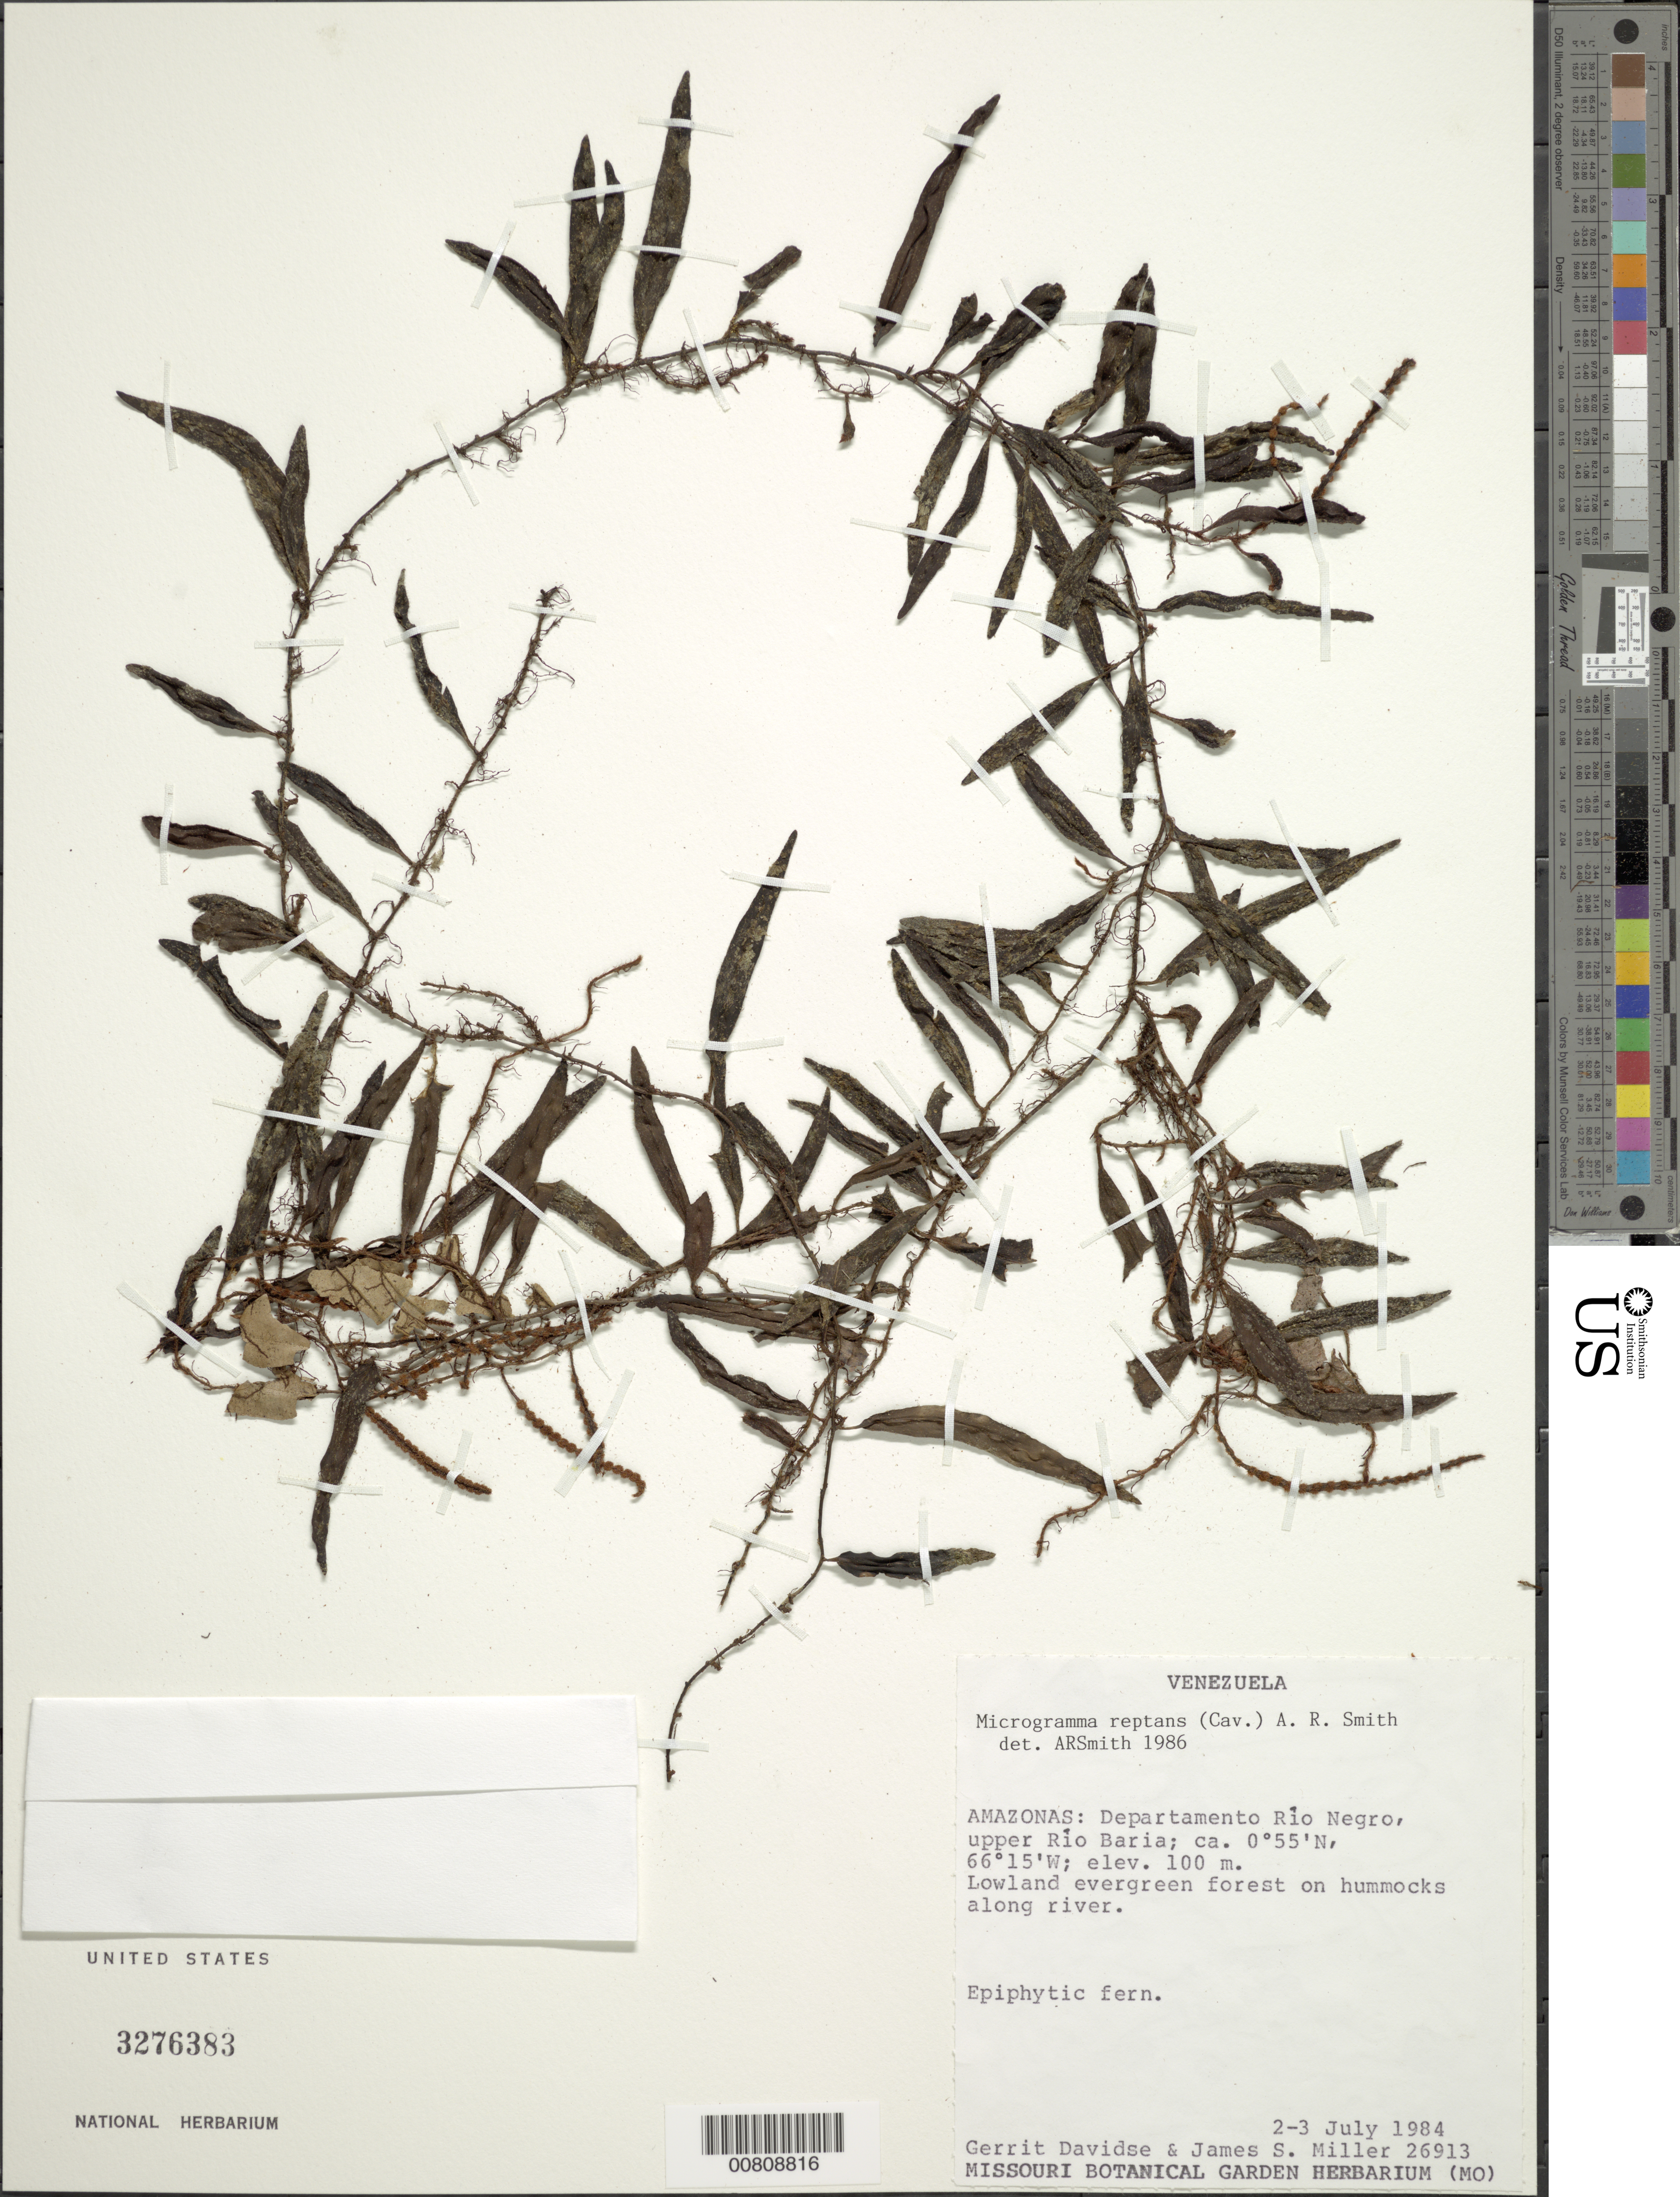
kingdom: Plantae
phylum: Tracheophyta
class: Polypodiopsida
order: Polypodiales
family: Polypodiaceae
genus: Microgramma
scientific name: Microgramma reptans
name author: (Cav.) A.R. Sm.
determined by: Smith, Alan R., (UC)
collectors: G. Davidse & J. S. Miller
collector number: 26913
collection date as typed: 2-Jul-84 to 3-Jul-84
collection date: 1984-07-02/1984-07-03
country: Venezuela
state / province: Amazonas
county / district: Río Negro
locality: Río Baria, upper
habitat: Lowland evergreen forest on hummocks along river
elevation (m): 100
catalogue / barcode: US 3276383